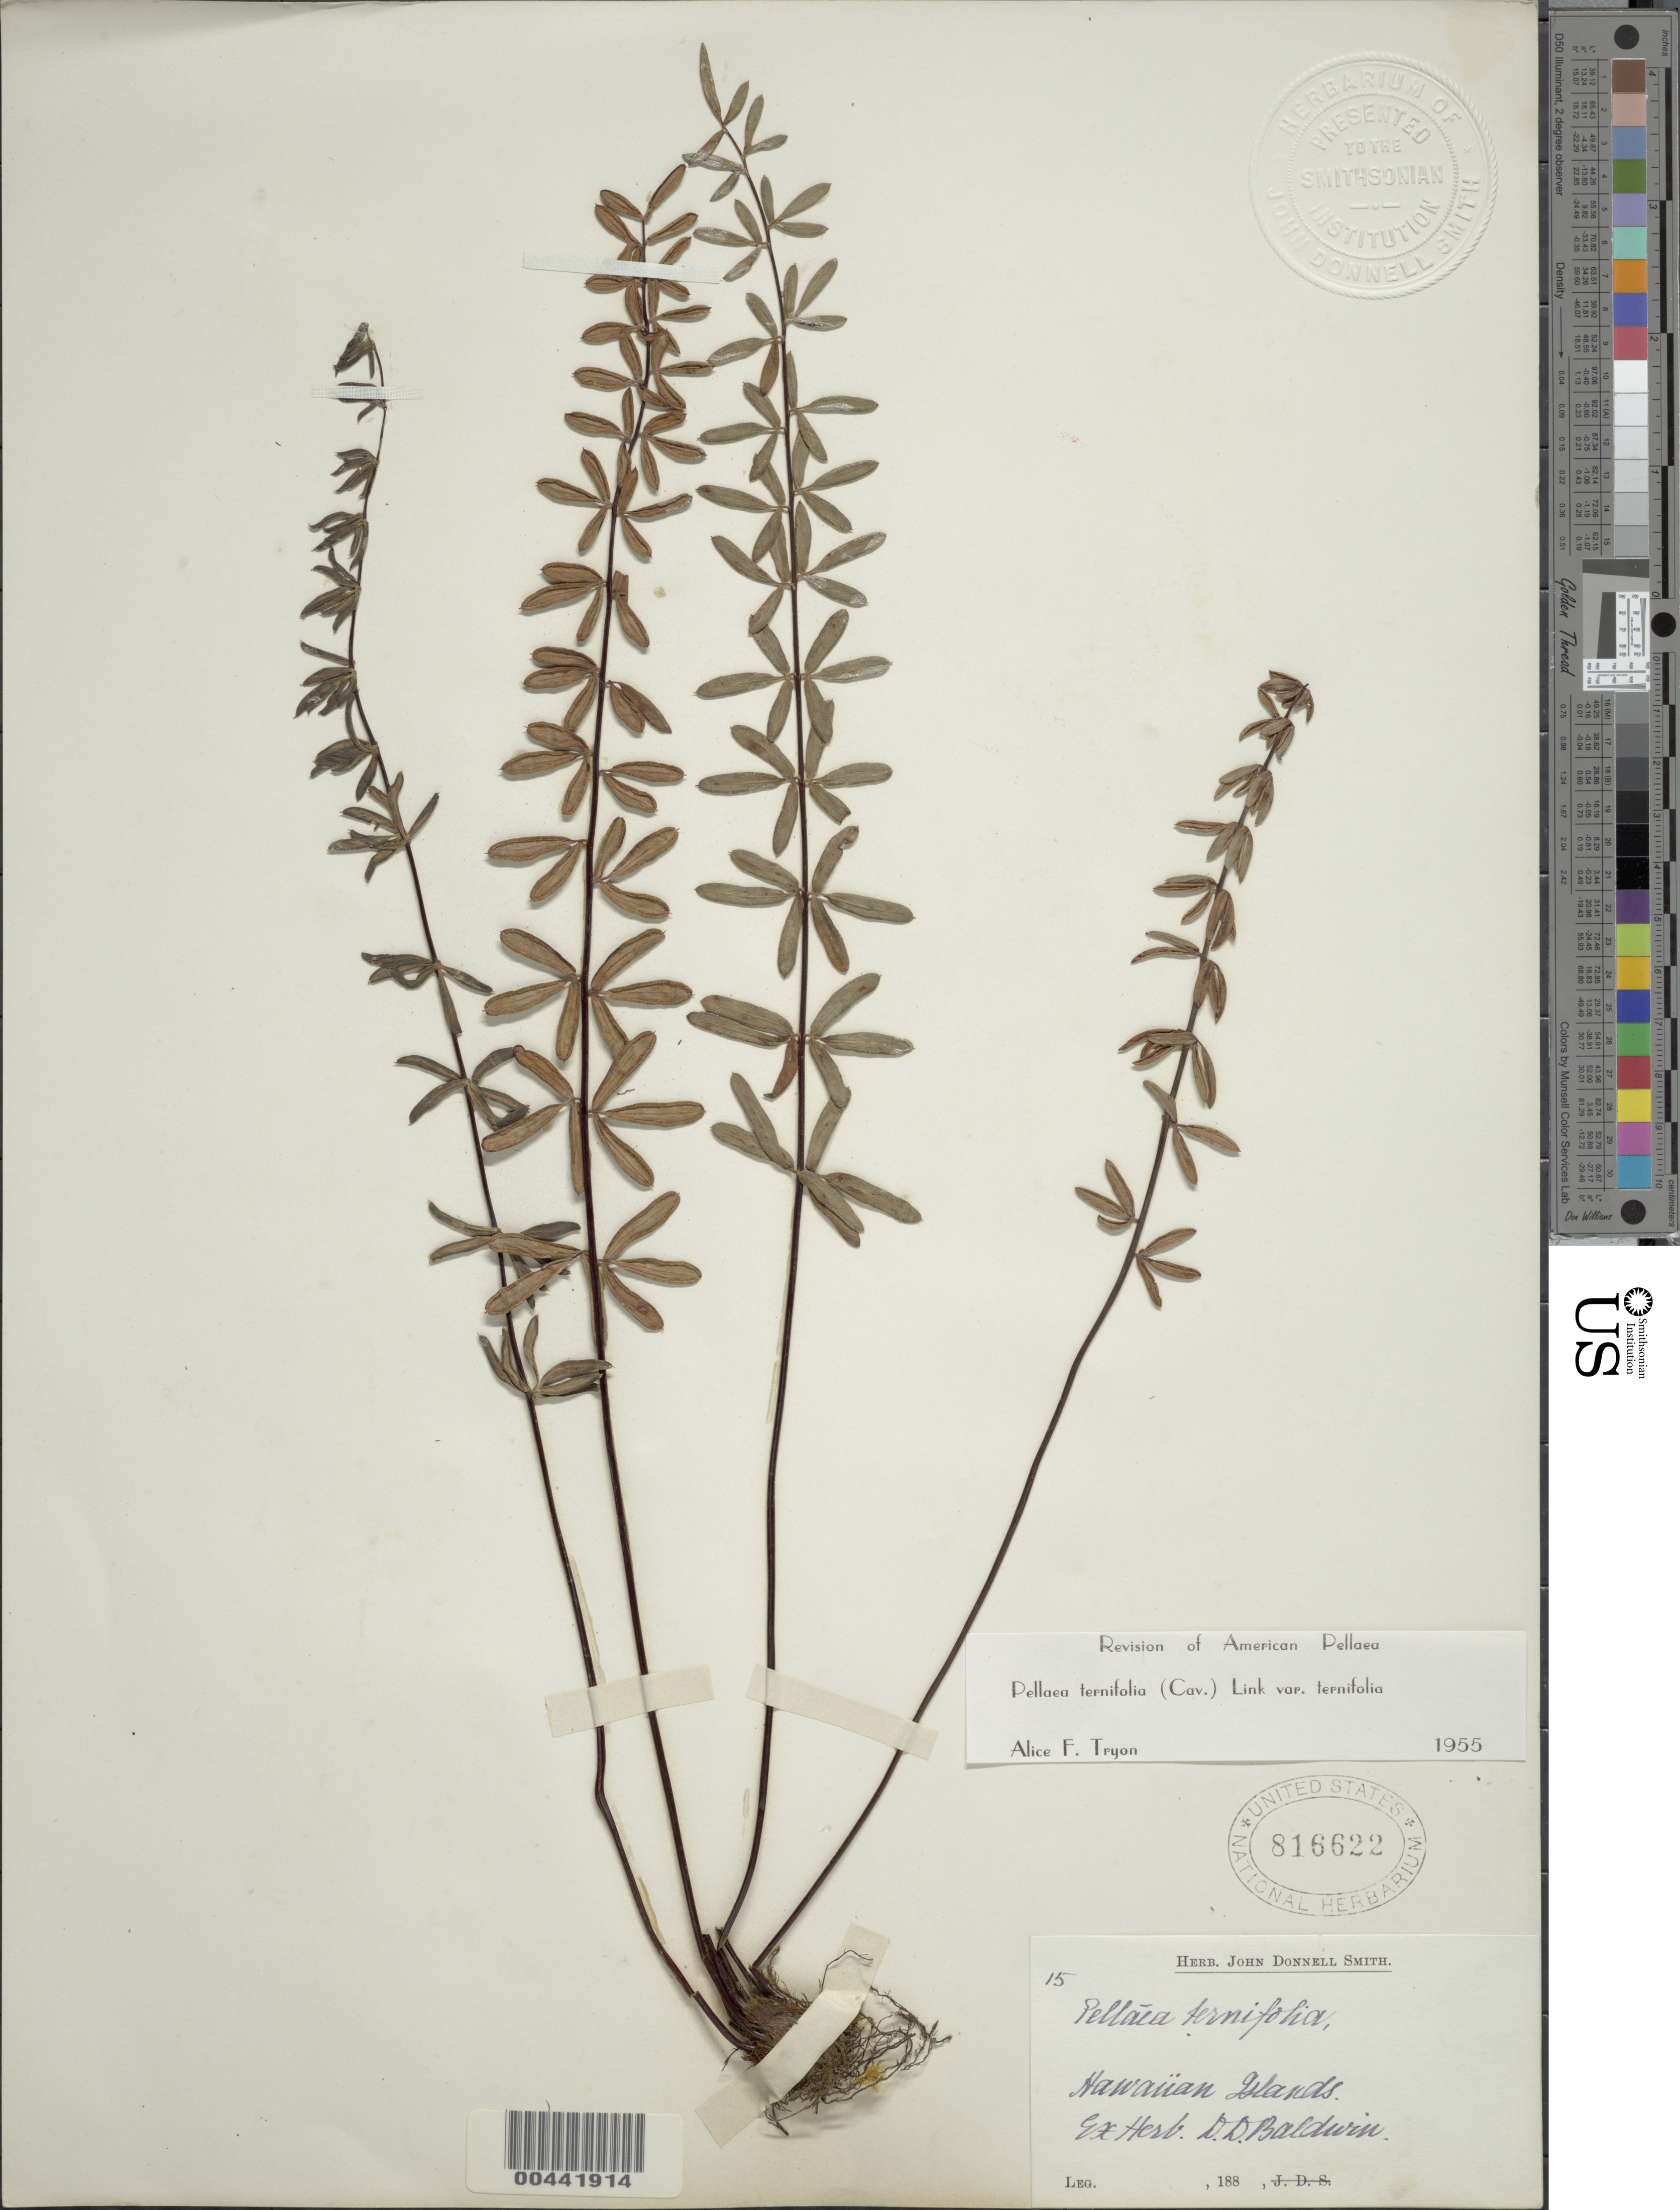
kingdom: Plantae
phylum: Tracheophyta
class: Polypodiopsida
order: Polypodiales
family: Pteridaceae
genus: Pellaea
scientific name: Pellaea ternifolia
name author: (Cav.) Link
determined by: Tryon, A. F.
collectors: D. Baldwin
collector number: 15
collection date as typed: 188-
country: United States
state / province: Hawaii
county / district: Hawaii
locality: Hawaiian Islands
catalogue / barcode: US 816622